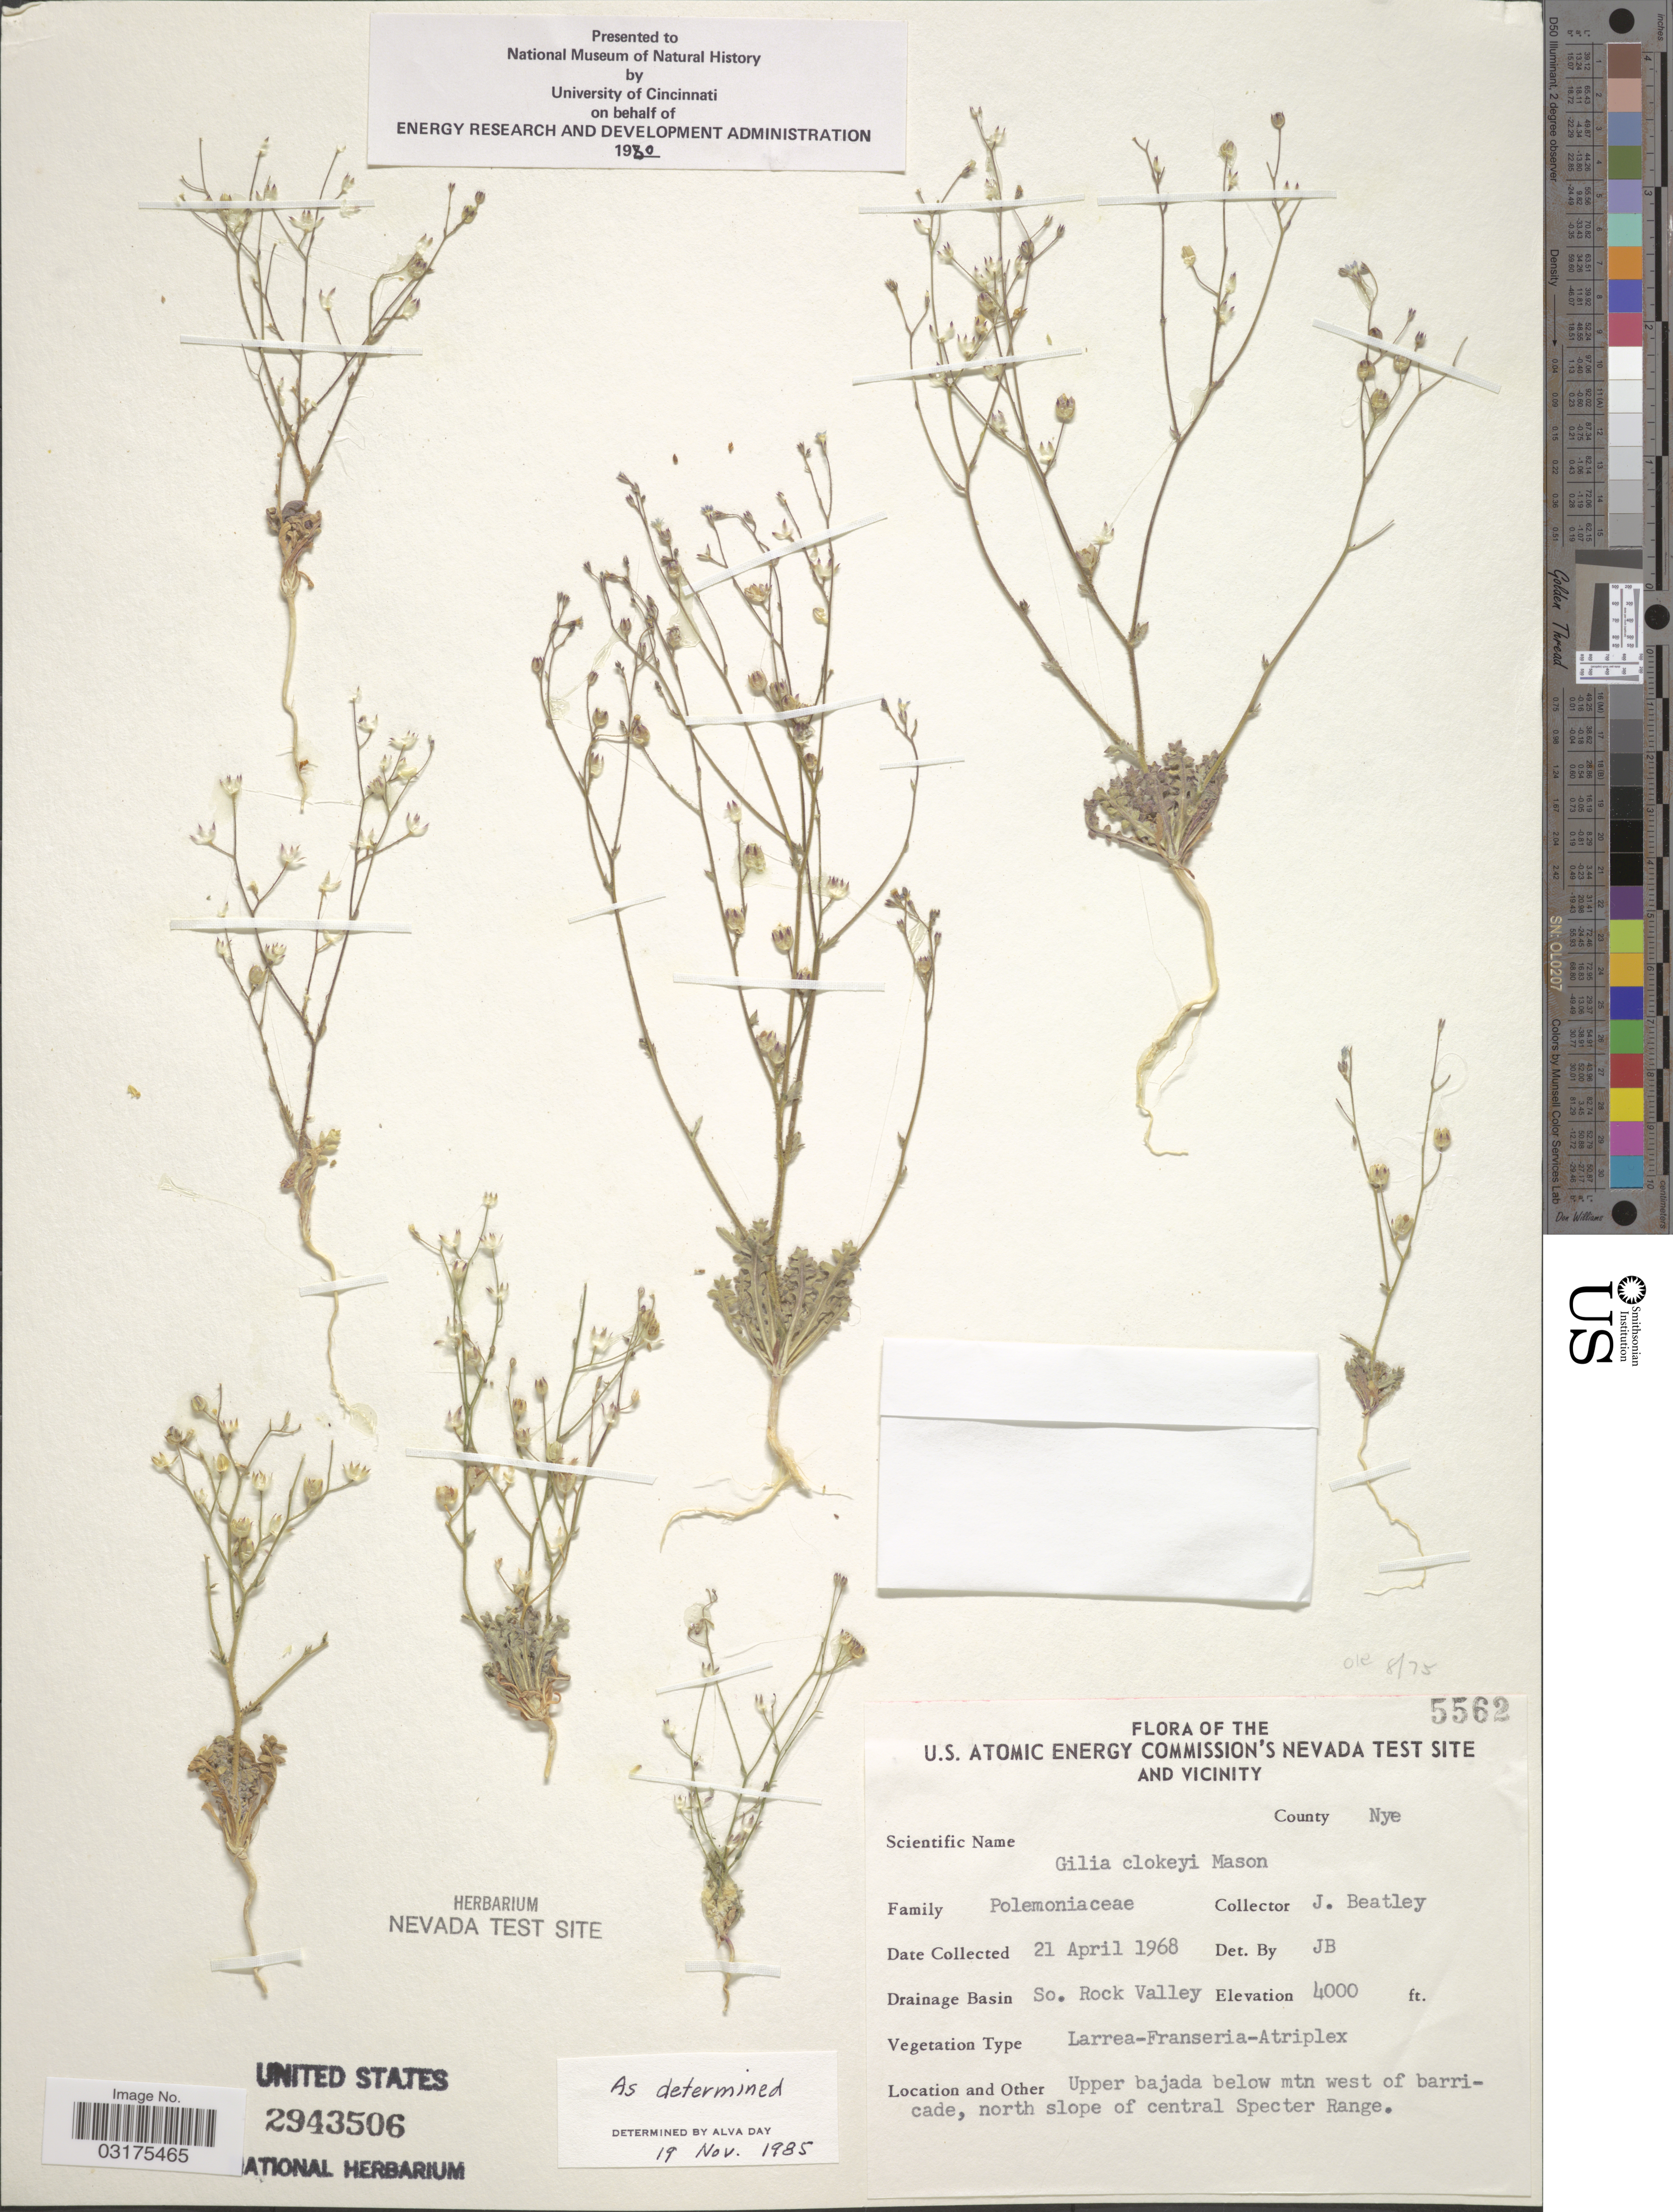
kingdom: Plantae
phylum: Tracheophyta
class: Magnoliopsida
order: Ericales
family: Polemoniaceae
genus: Gilia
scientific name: Gilia clokeyi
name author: H. Mason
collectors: J. C. Beatley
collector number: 5562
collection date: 1968-04-21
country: United States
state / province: Nevada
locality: The U.S. Atomic Energy Commission's Nevada Test Site And Vicinity, County Nye, Drainage Basin So. Rock Valley, Upper bajada below mtn west of barricade, north slope of central Specter Range.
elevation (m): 1219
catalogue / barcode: US 2943506